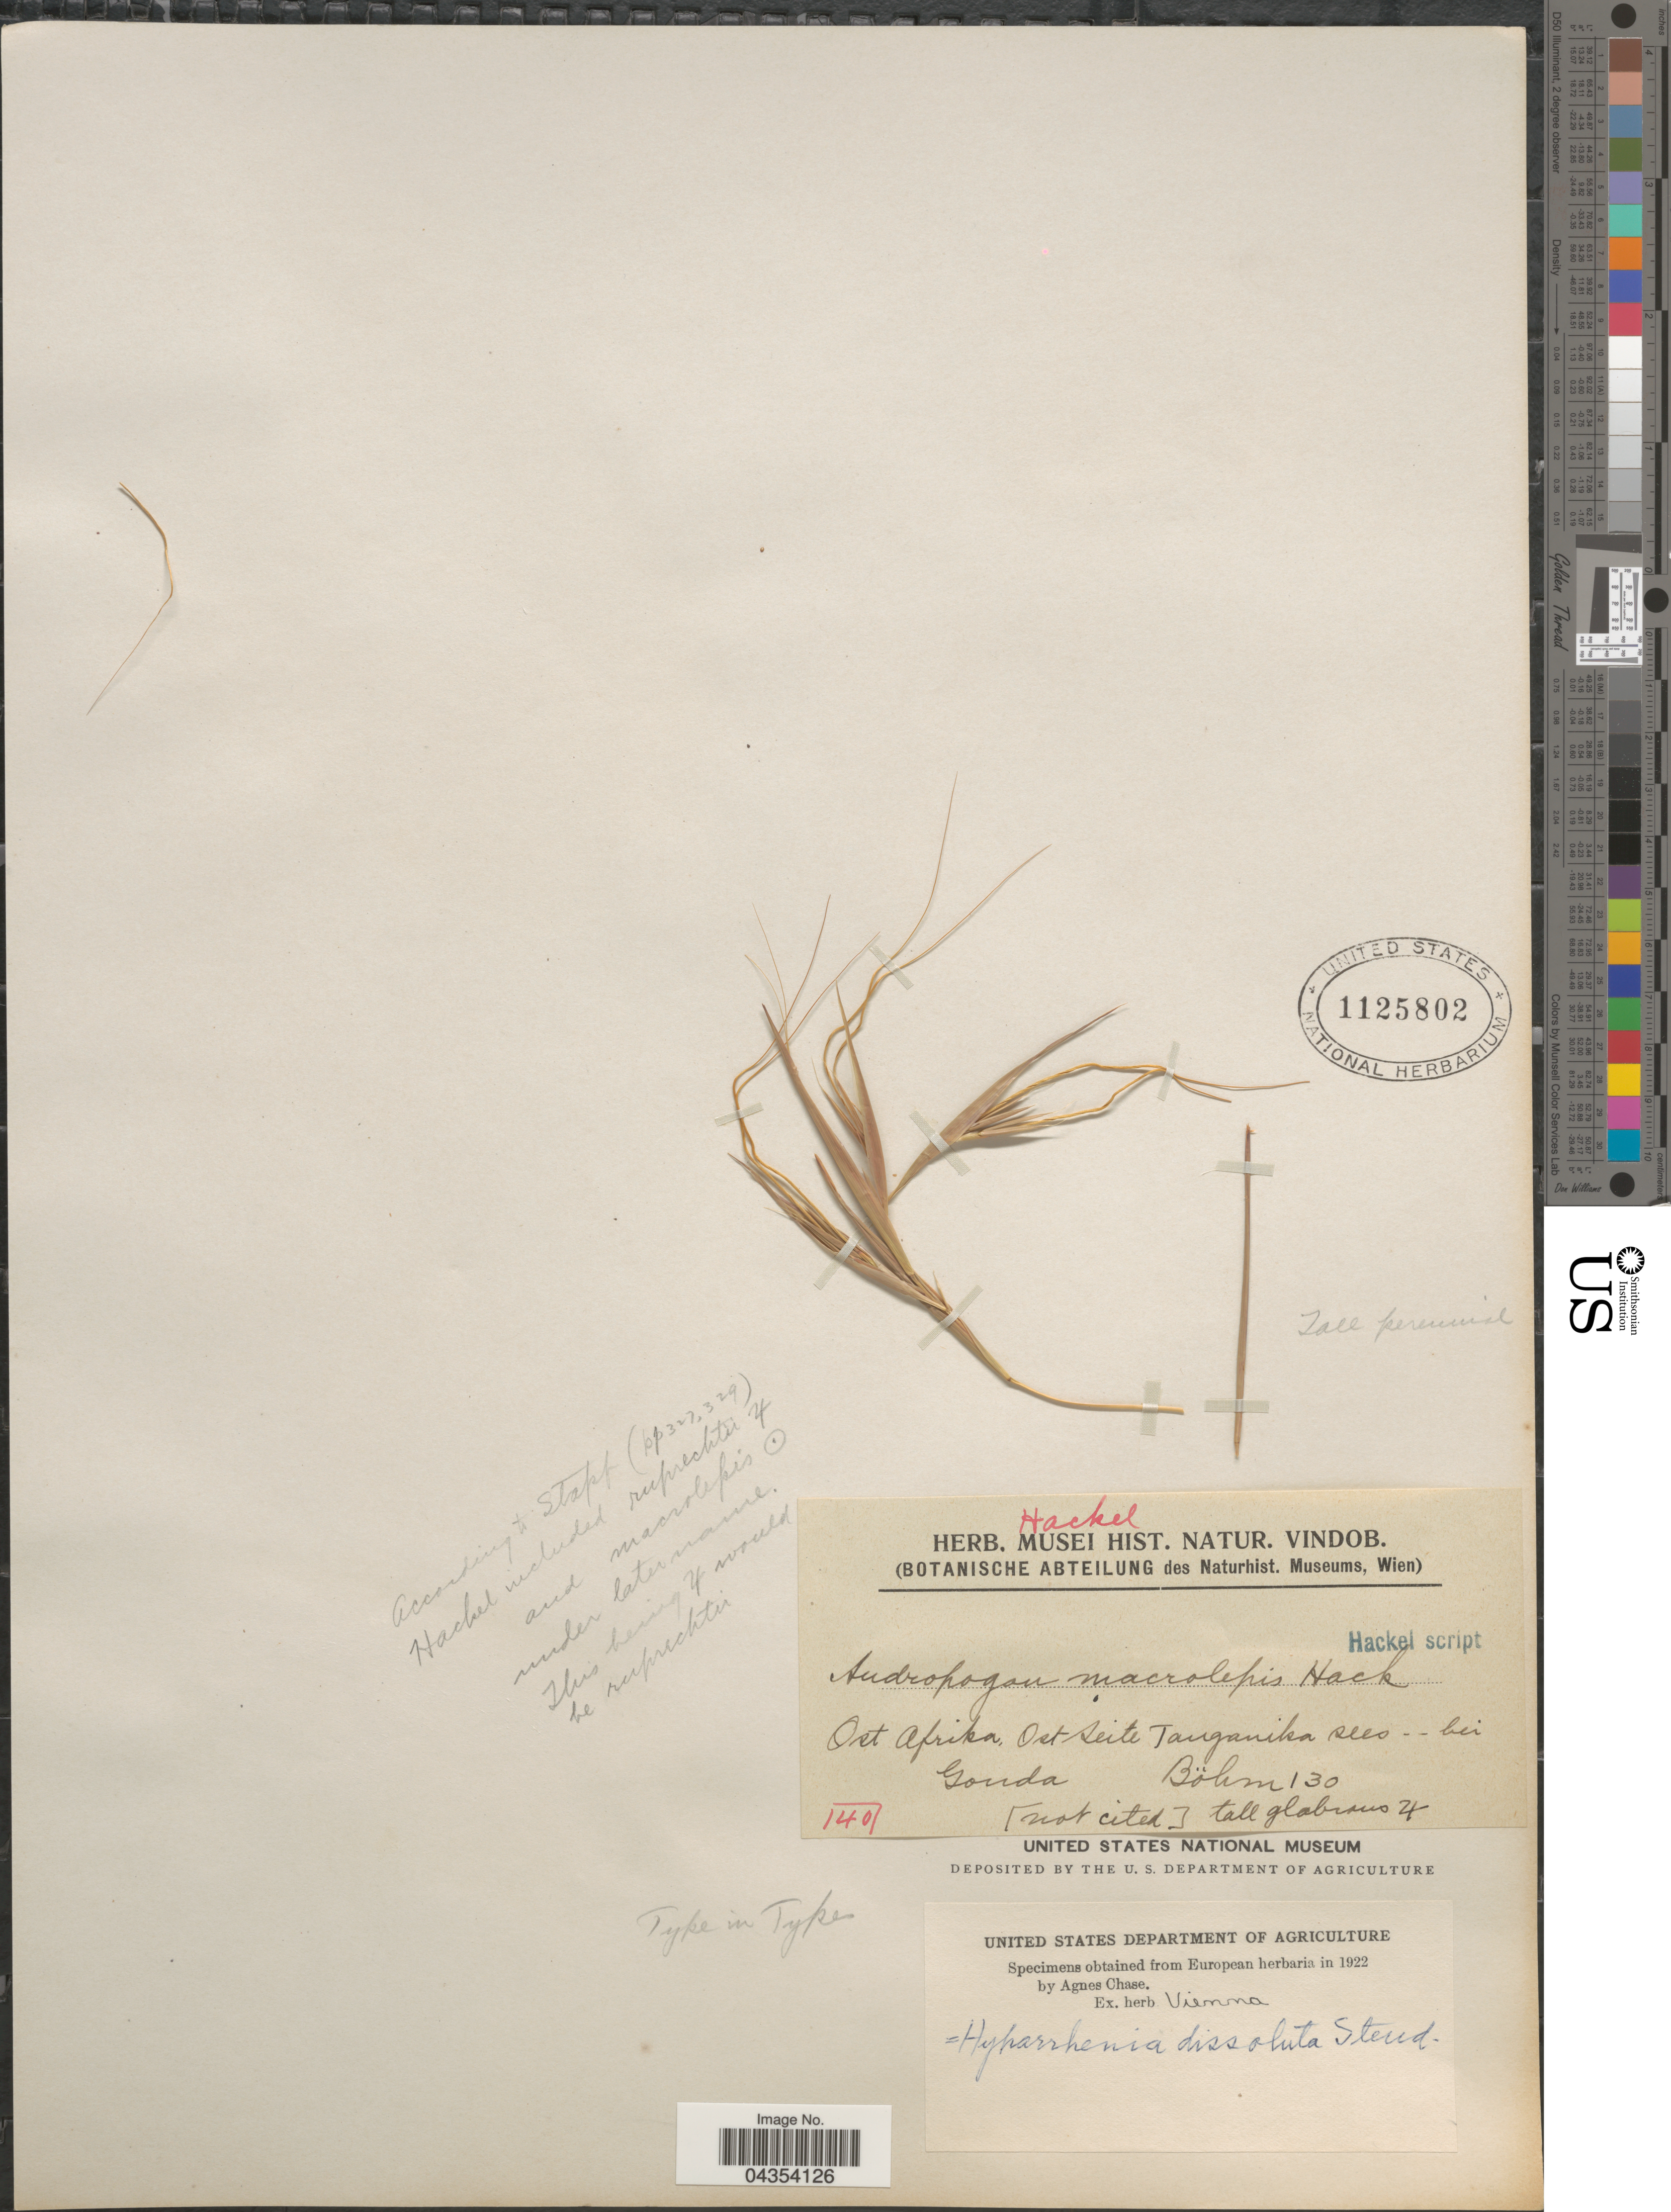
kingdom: Plantae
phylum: Tracheophyta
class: Liliopsida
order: Poales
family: Poaceae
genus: Hyperthelia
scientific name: Hyperthelia dissoluta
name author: (Nees ex Steud.) Clayton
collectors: Bohm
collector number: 130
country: Tanzania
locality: Ost Afrika, Ost Seite Tanganika sees - bei Gouda.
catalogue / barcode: US 1125802